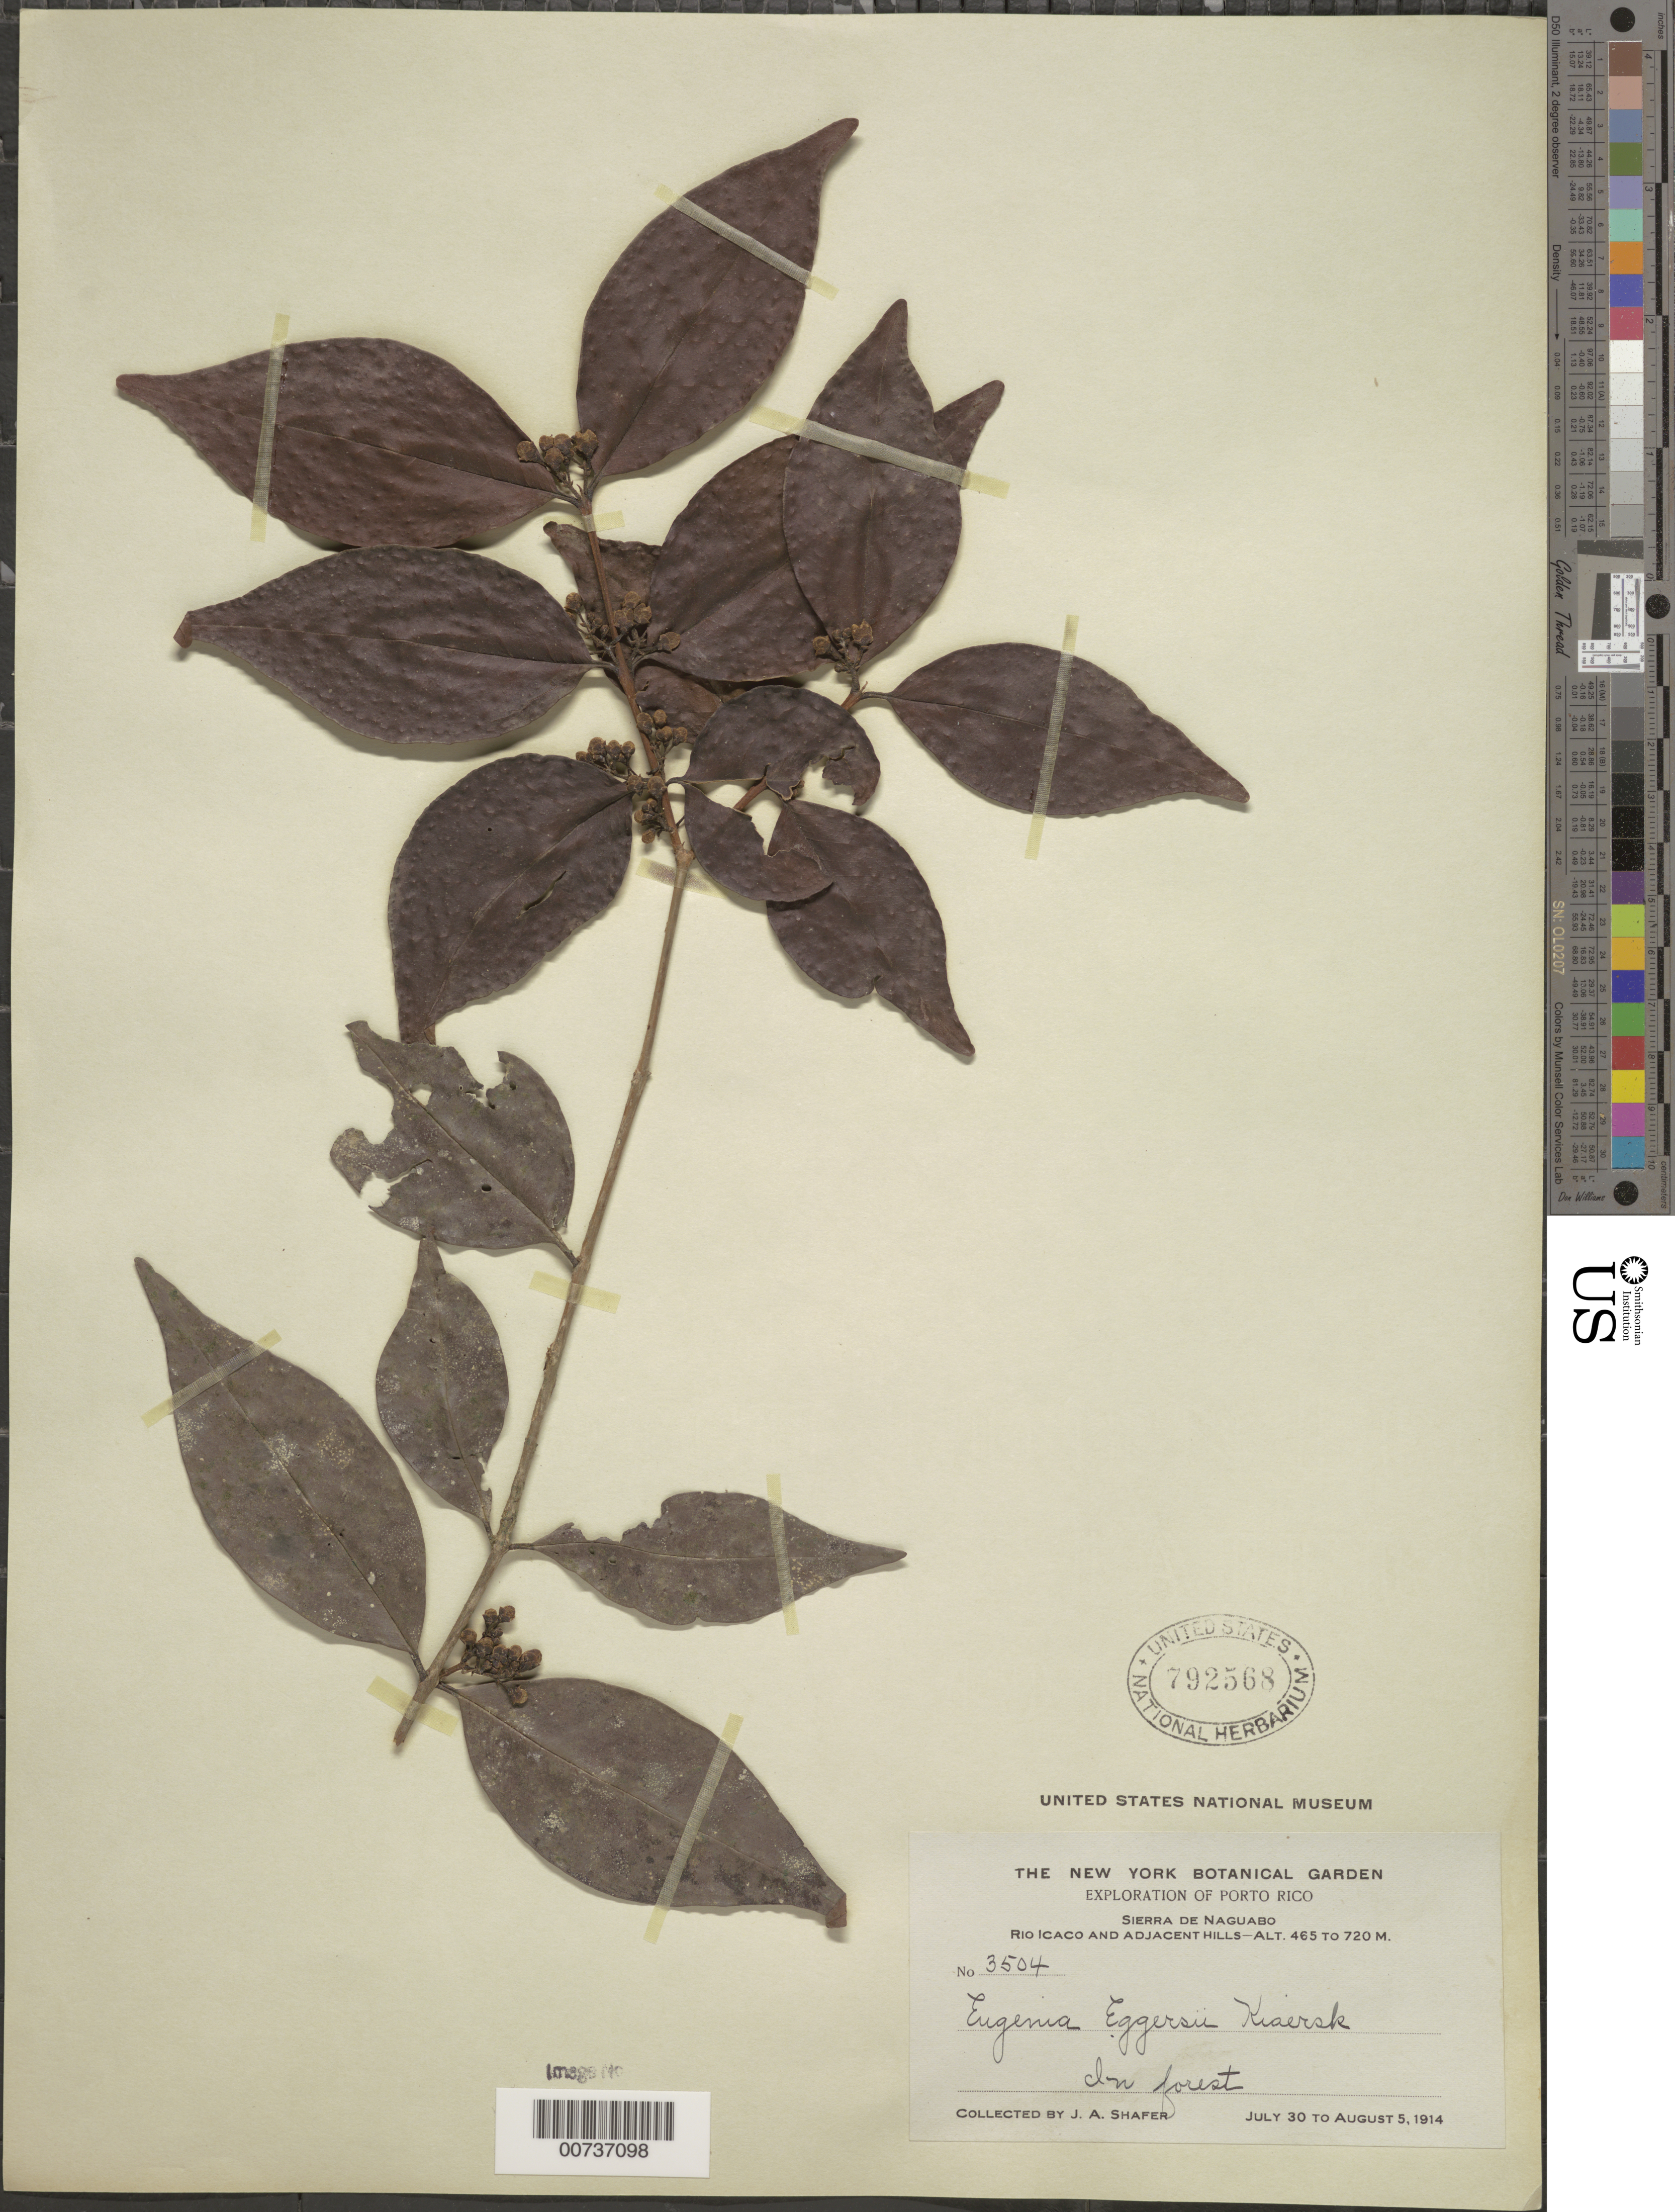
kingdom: Plantae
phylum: Tracheophyta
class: Magnoliopsida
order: Myrtales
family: Myrtaceae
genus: Eugenia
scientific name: Eugenia eggersii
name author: Kiaersk.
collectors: J. A. Shafer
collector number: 3504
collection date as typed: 30 Jul 1914 to 05 Aug 1914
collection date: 1914-07-30/1914-08-05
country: Puerto Rico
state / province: Naguabo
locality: Sierra de Naguabo, Río Icaco and adjacent hills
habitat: In forest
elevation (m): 465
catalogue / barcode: US 792568